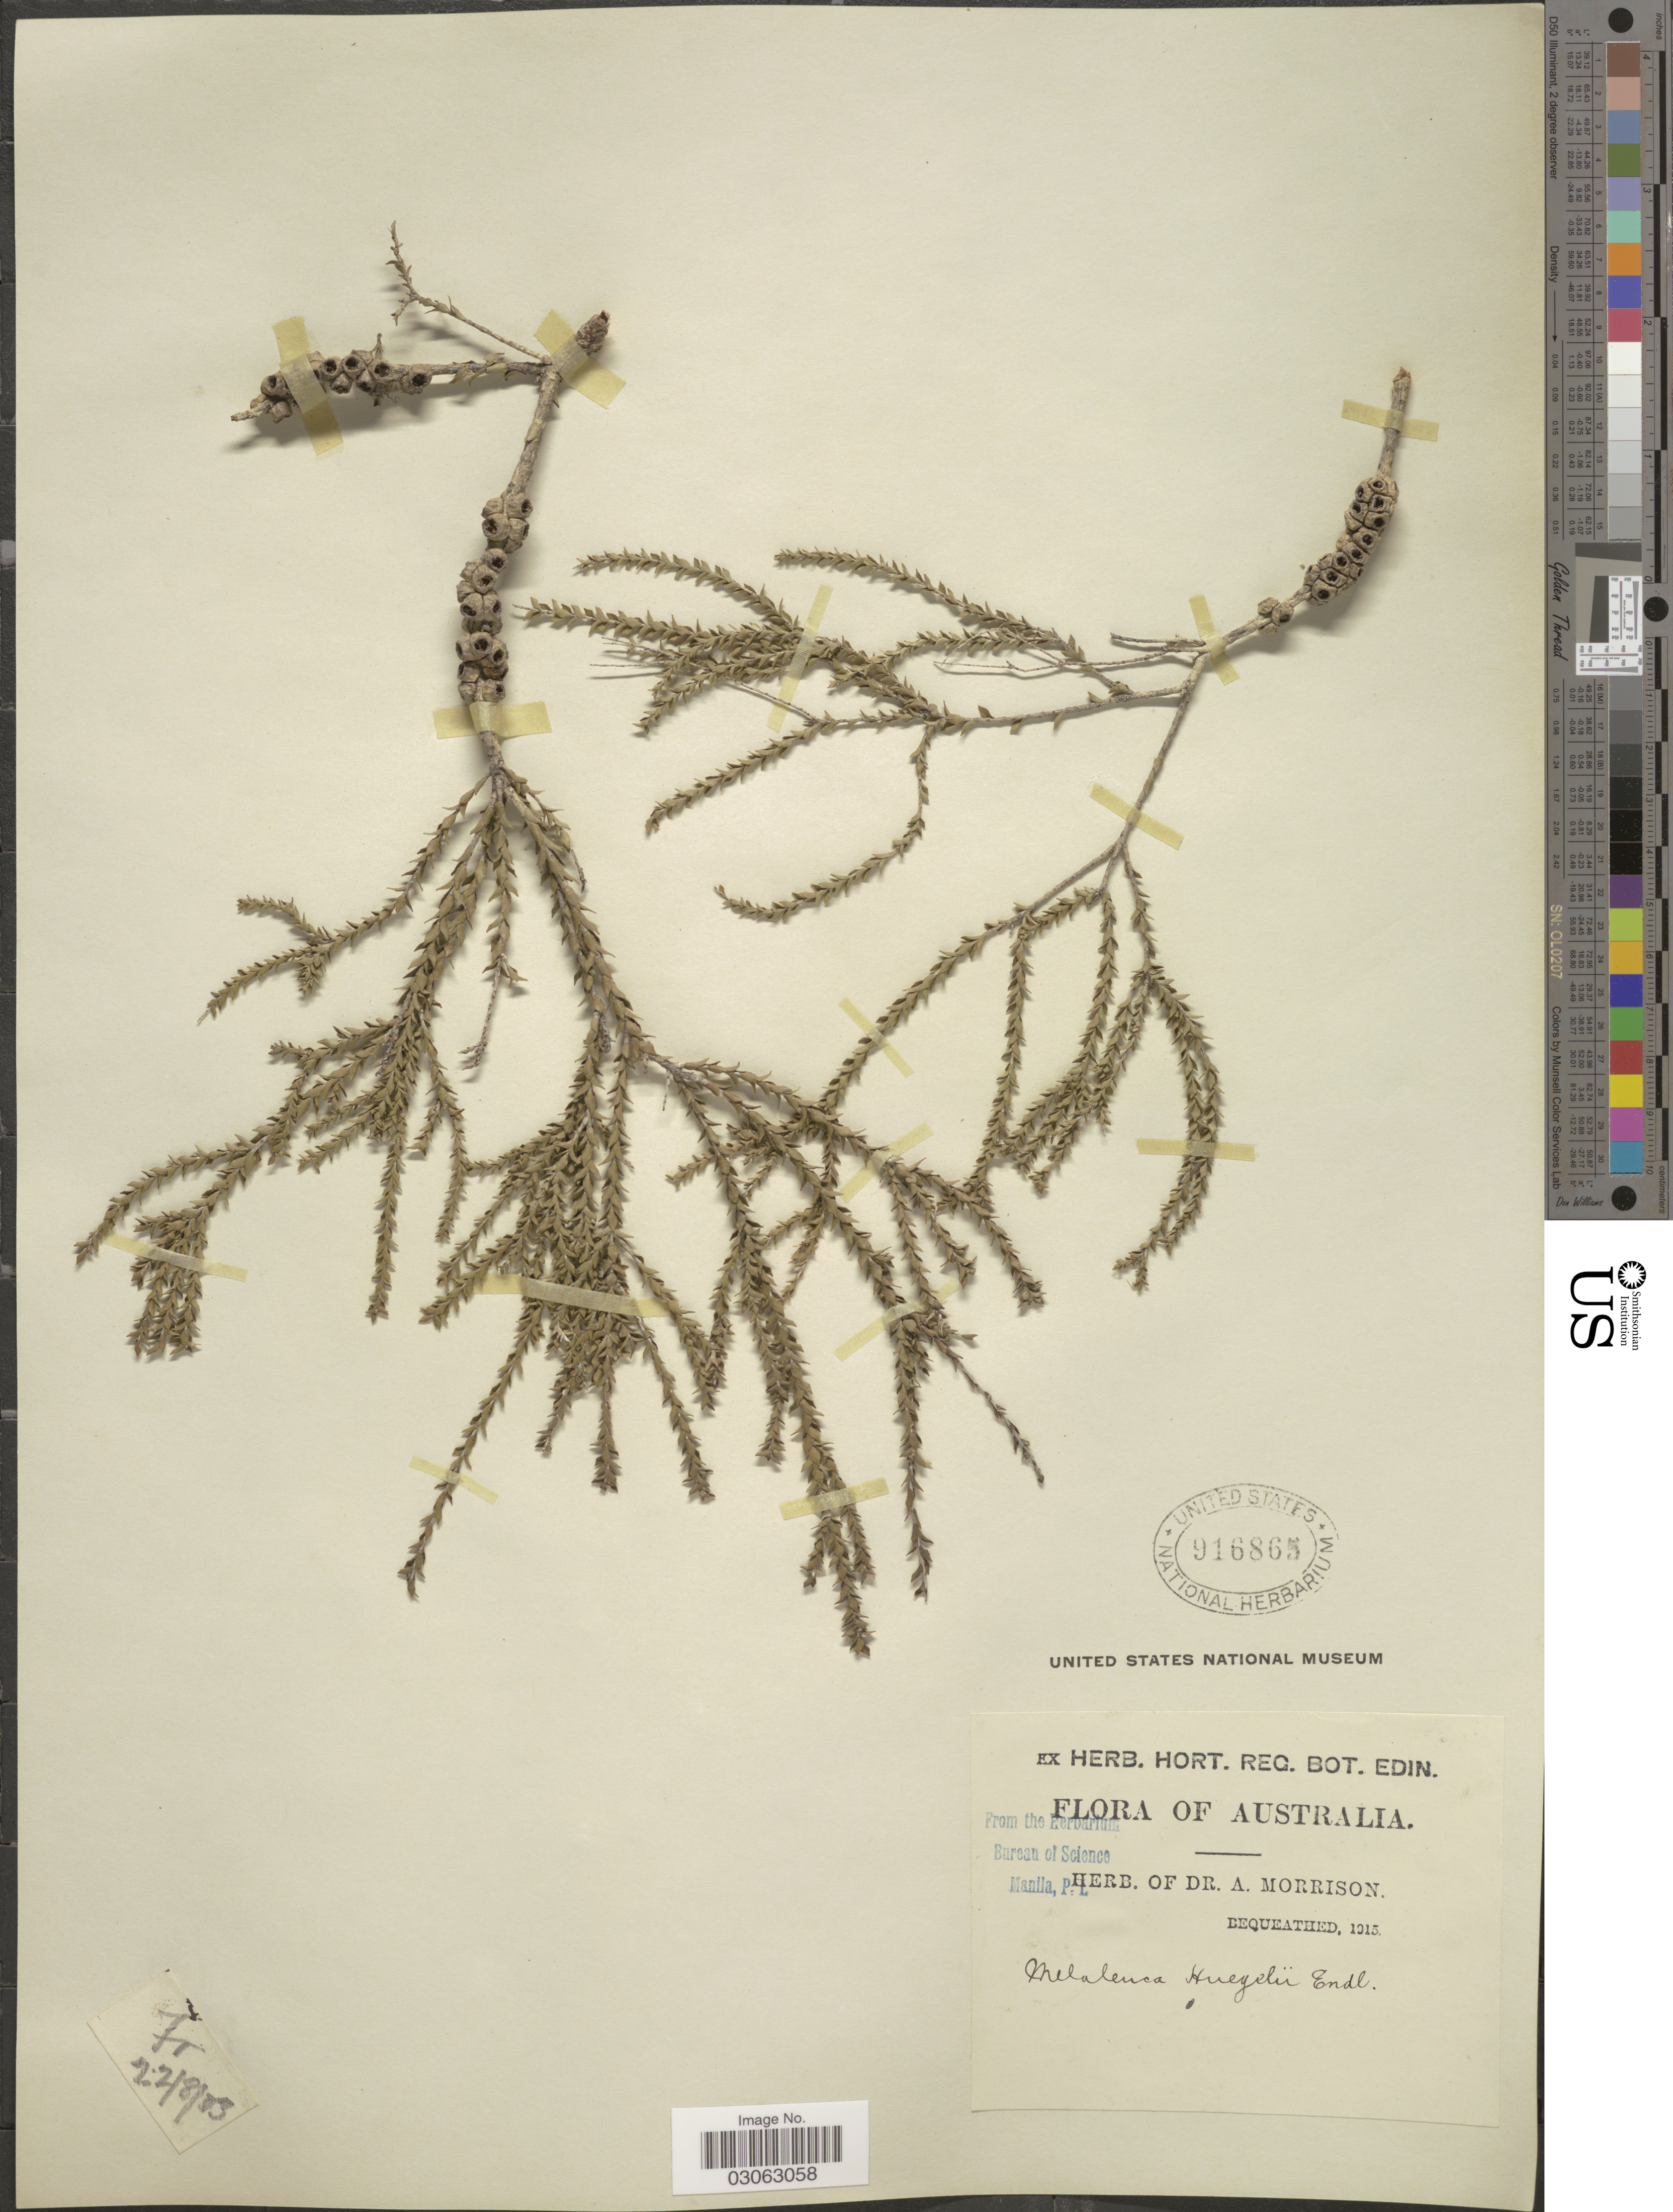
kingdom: Plantae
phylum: Tracheophyta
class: Magnoliopsida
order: Myrtales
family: Myrtaceae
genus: Melaleuca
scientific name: Melaleuca huegelii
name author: Endl.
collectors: ex herb. Dr. A. Morrison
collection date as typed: Transcribed d/m/y: 22/8/3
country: Australia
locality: Fr.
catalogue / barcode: US 916865